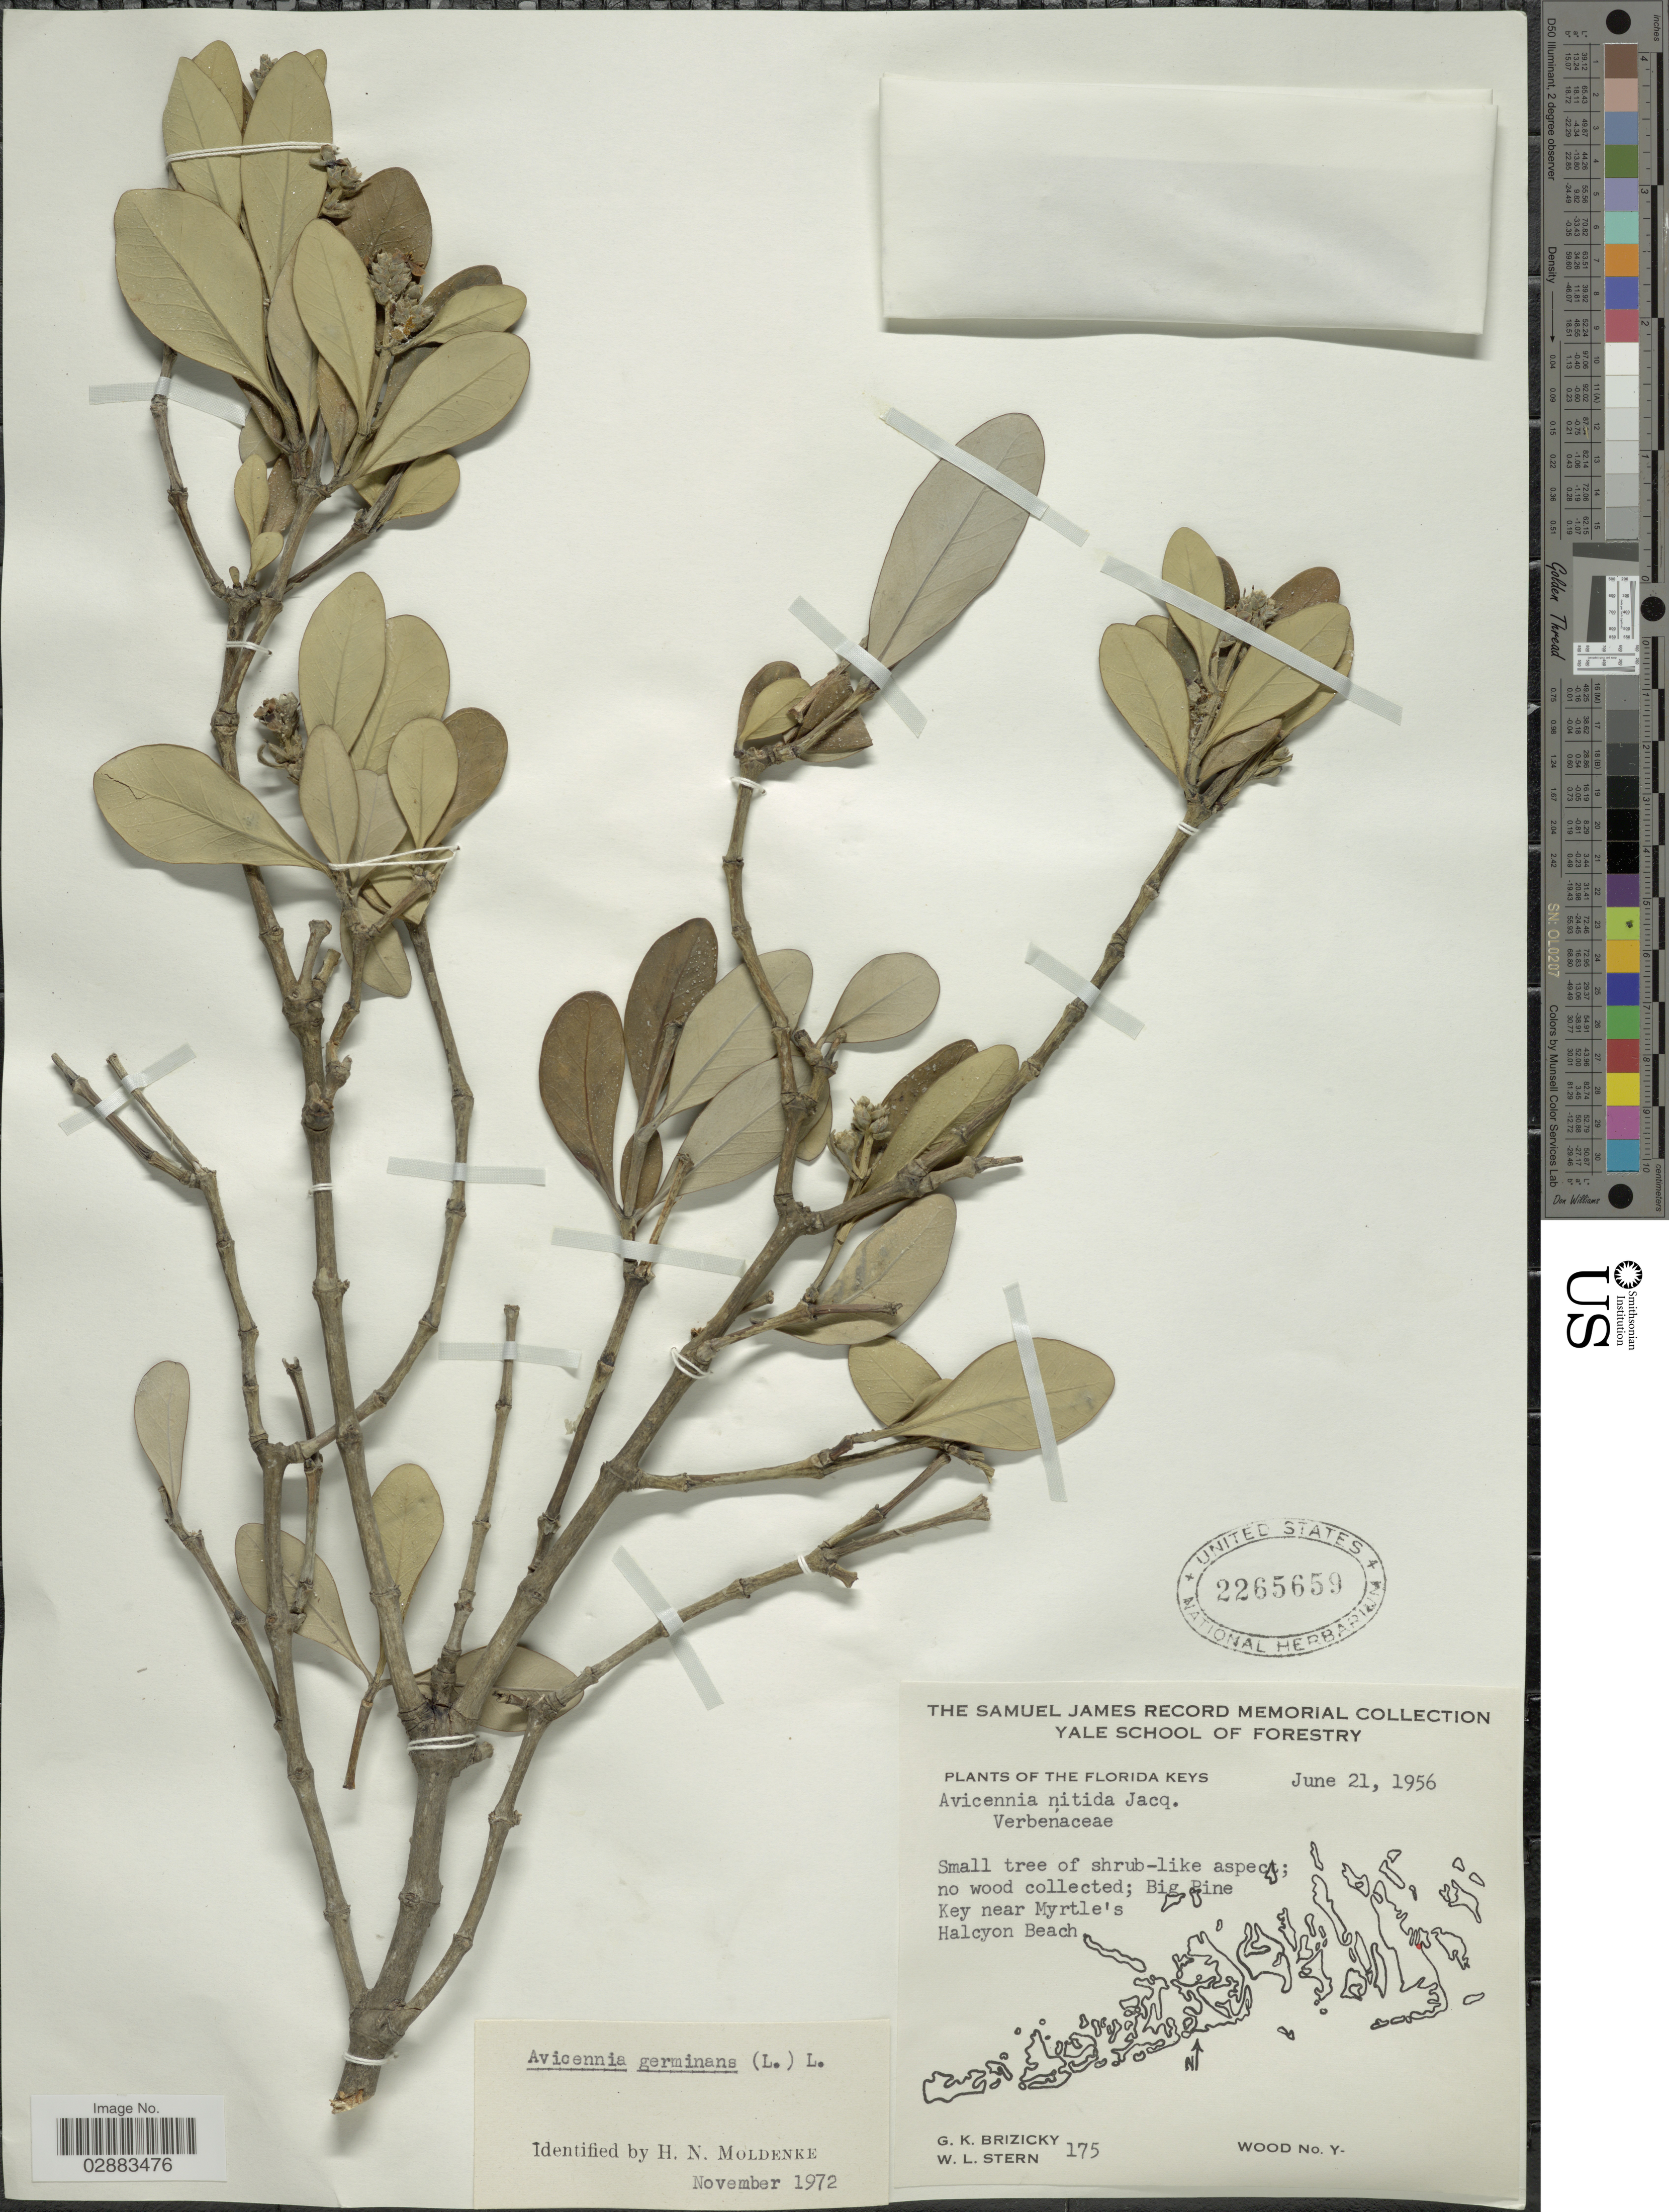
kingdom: Plantae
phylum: Tracheophyta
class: Magnoliopsida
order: Lamiales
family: Acanthaceae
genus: Avicennia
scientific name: Avicennia germinans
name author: (L.) L.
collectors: G. K. Brizicky & W. L. Stern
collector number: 175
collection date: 1956-06-21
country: United States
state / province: Florida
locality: Florida Keys. Big Pine Key near Myrtle's Halcyon Beach.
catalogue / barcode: US 2265659